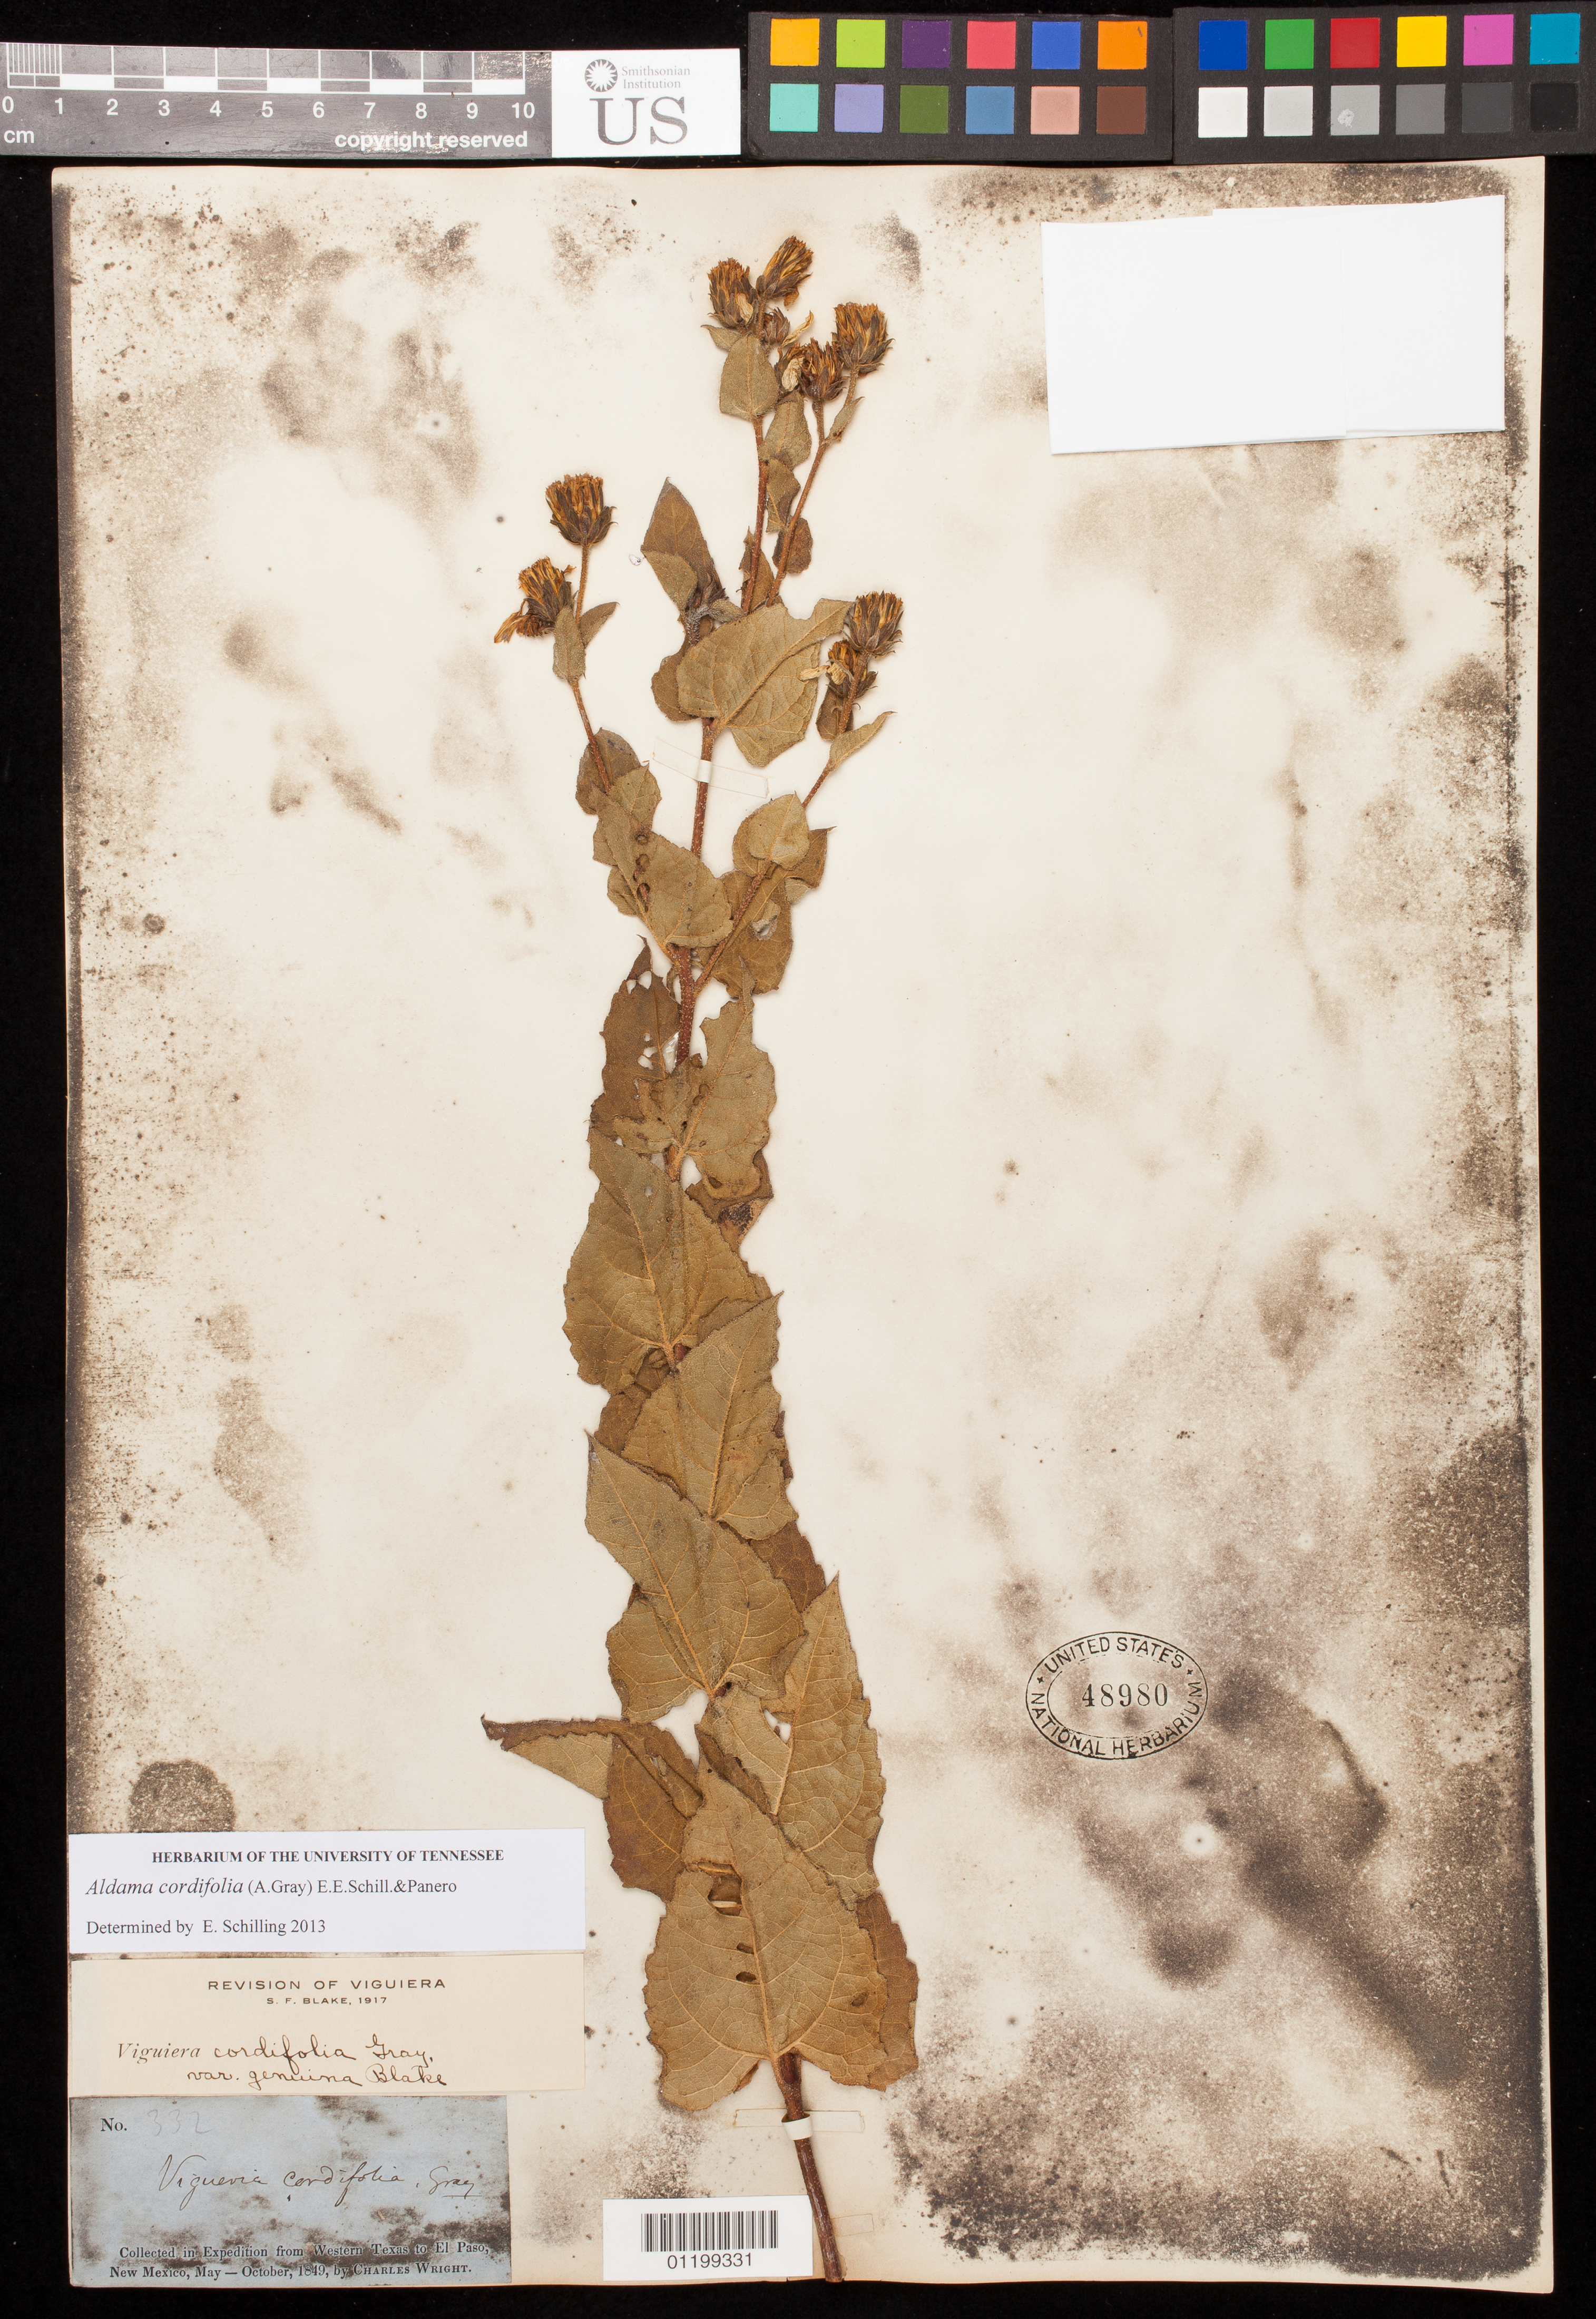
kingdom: Plantae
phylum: Tracheophyta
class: Magnoliopsida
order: Asterales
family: Asteraceae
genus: Aldama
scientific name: Aldama cordifolia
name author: (A. Gray) E.E. Schill. & Panero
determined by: Schilling, E. E.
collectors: C. Wright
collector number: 332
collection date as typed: May 1849 to -- Oct 1849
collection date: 1849-05/1849-10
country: United States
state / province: New Mexico / Texas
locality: W Texas to El Paso, New Mexico.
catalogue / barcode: US 48980